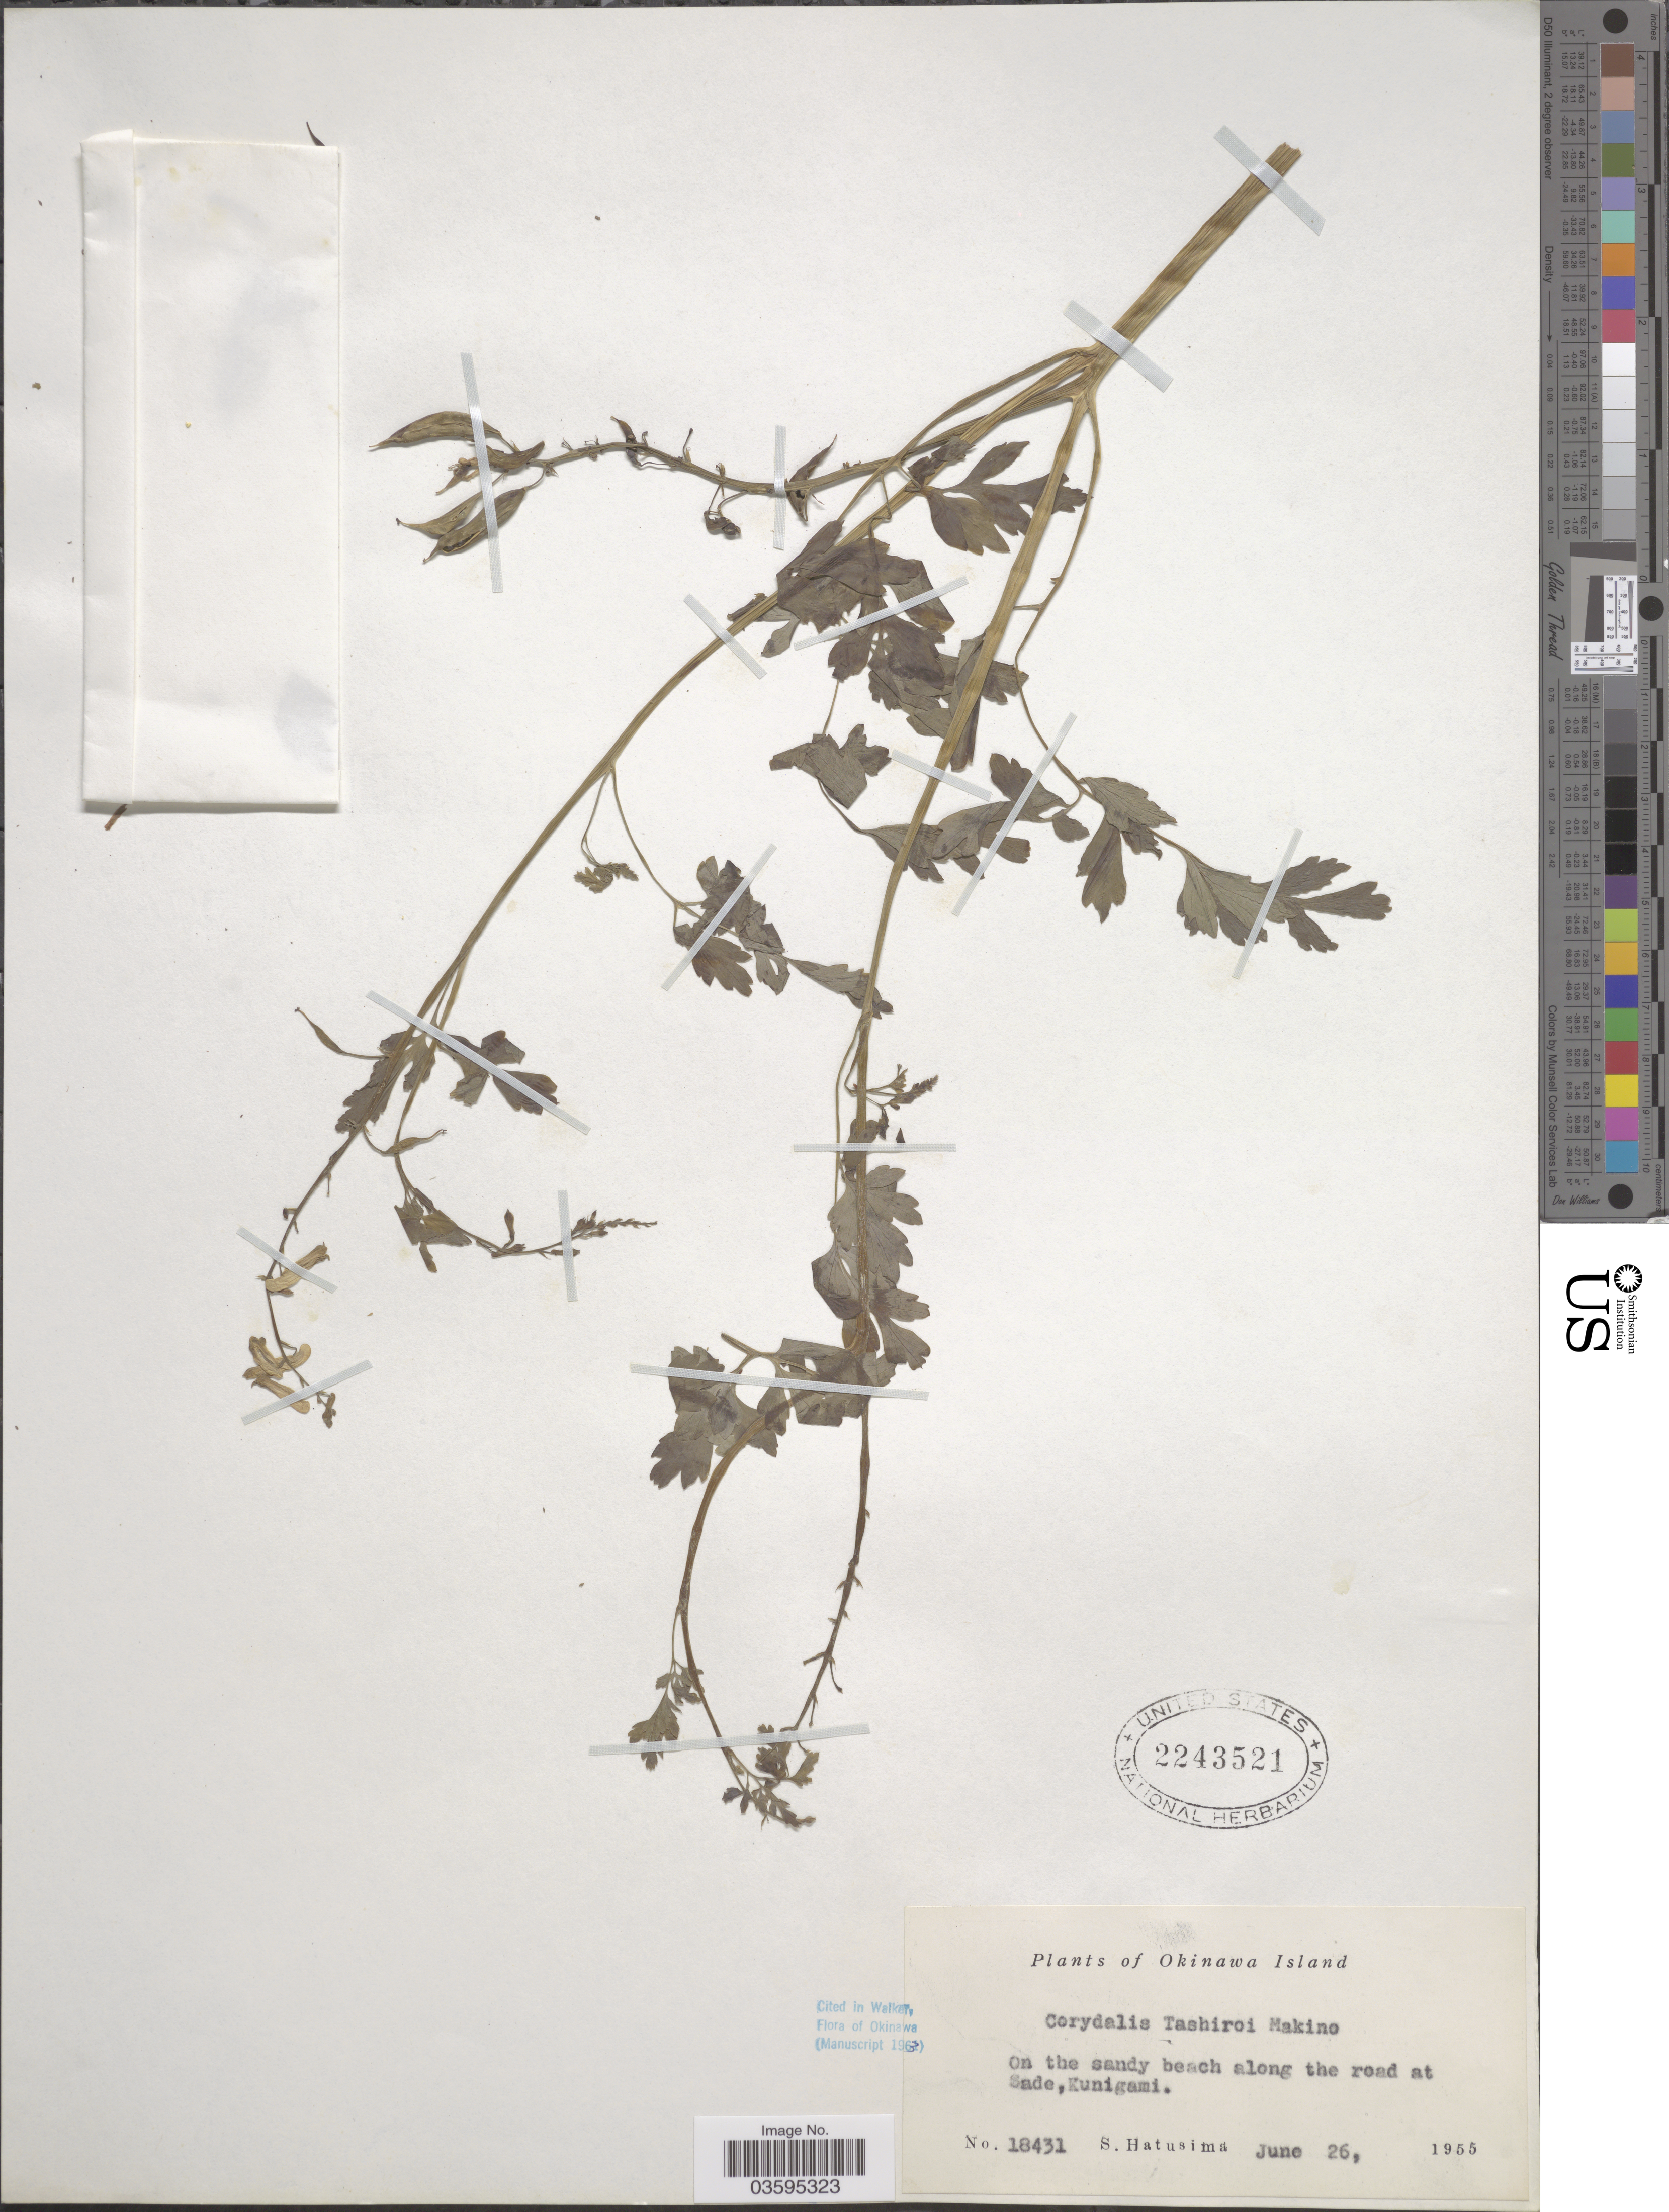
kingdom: Plantae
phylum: Tracheophyta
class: Magnoliopsida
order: Ranunculales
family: Papaveraceae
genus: Corydalis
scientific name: Corydalis tashiroi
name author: Makino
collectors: S. Hatusima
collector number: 18431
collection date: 1955-06-26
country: Japan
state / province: Okinawa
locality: Okinawa Island. On the sandy beach along the road at Sade, Kunigami.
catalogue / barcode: US 2243521